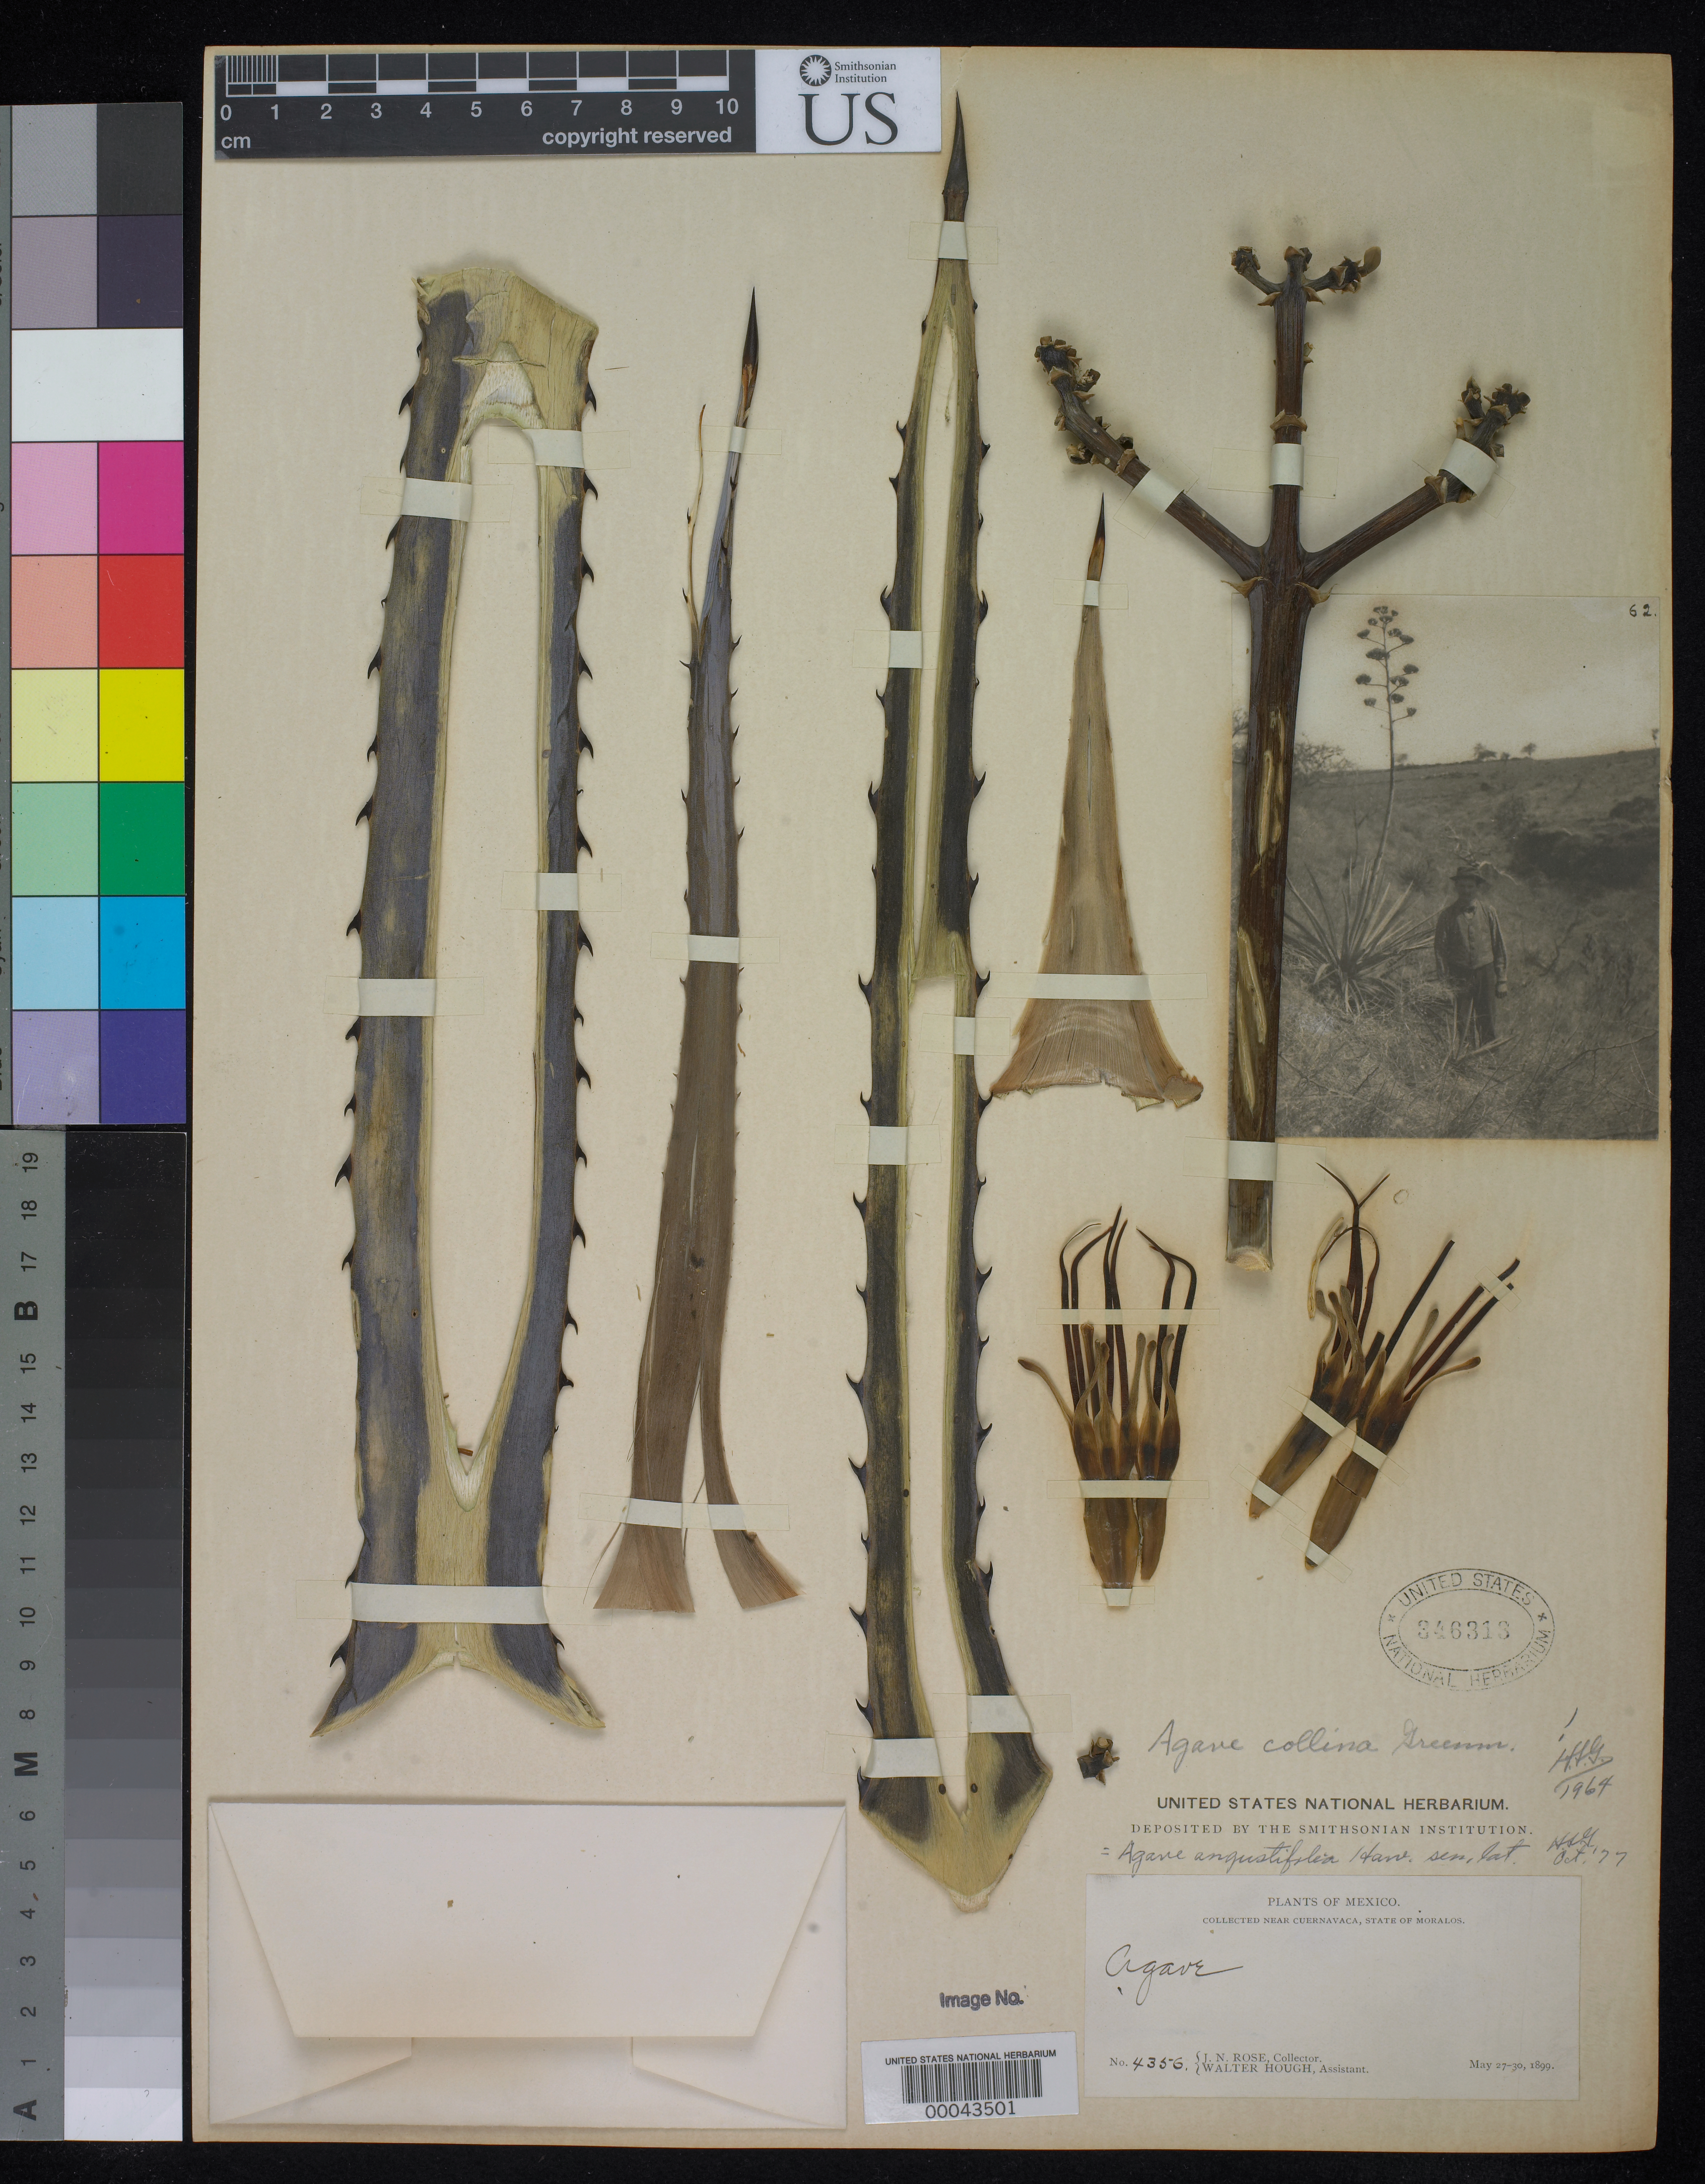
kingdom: Plantae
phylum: Tracheophyta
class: Liliopsida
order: Asparagales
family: Asparagaceae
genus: Agave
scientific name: Agave angustifolia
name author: Haw.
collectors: J. N. Rose & W. Hough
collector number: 4356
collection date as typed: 27 May 1899 to 30 May 1899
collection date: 1899-05-27/1899-05-30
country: Mexico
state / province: Morelos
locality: Near cuenavaca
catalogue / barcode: US 346313